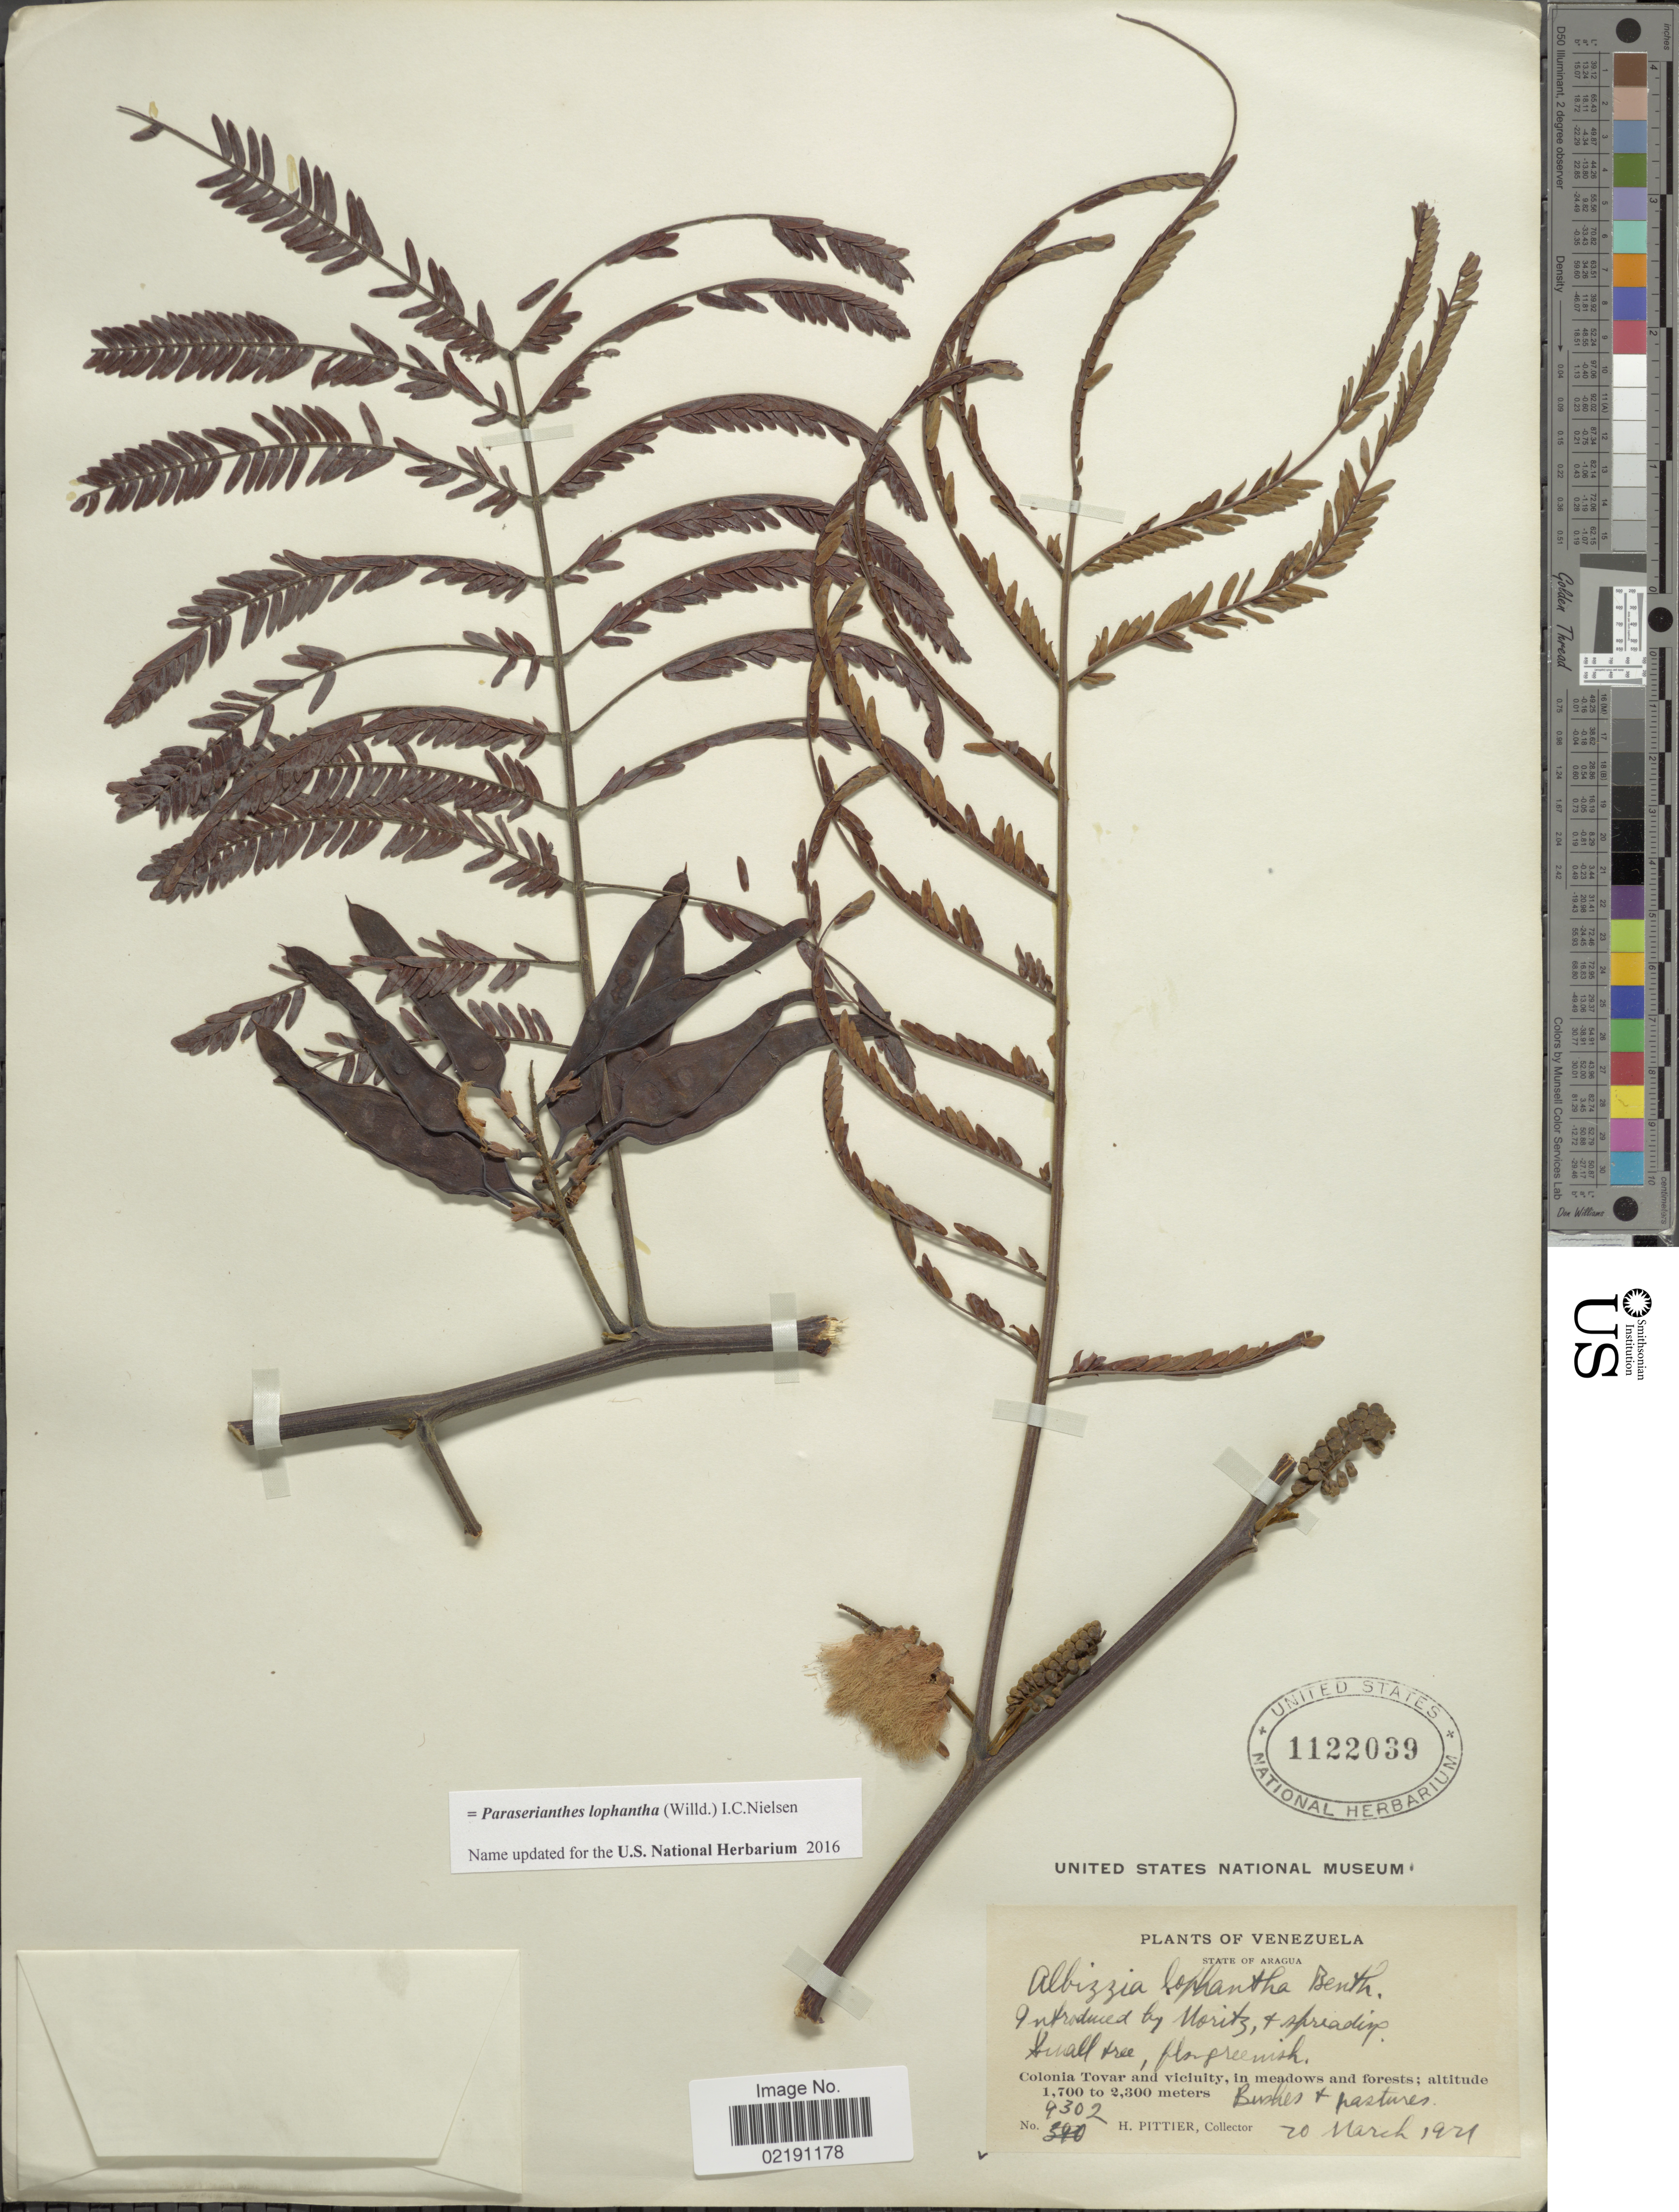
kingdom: Plantae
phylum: Tracheophyta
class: Magnoliopsida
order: Fabales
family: Fabaceae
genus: Paraserianthes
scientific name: Paraserianthes lophantha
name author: (Vent.) I.C. Nielsen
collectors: H. F. Pittier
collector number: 9302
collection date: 1921-03-20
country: Venezuela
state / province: Aragua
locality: State of Aragua. Colonia Tovar and vicinity, in meadows and forests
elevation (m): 1700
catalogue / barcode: US 1122039